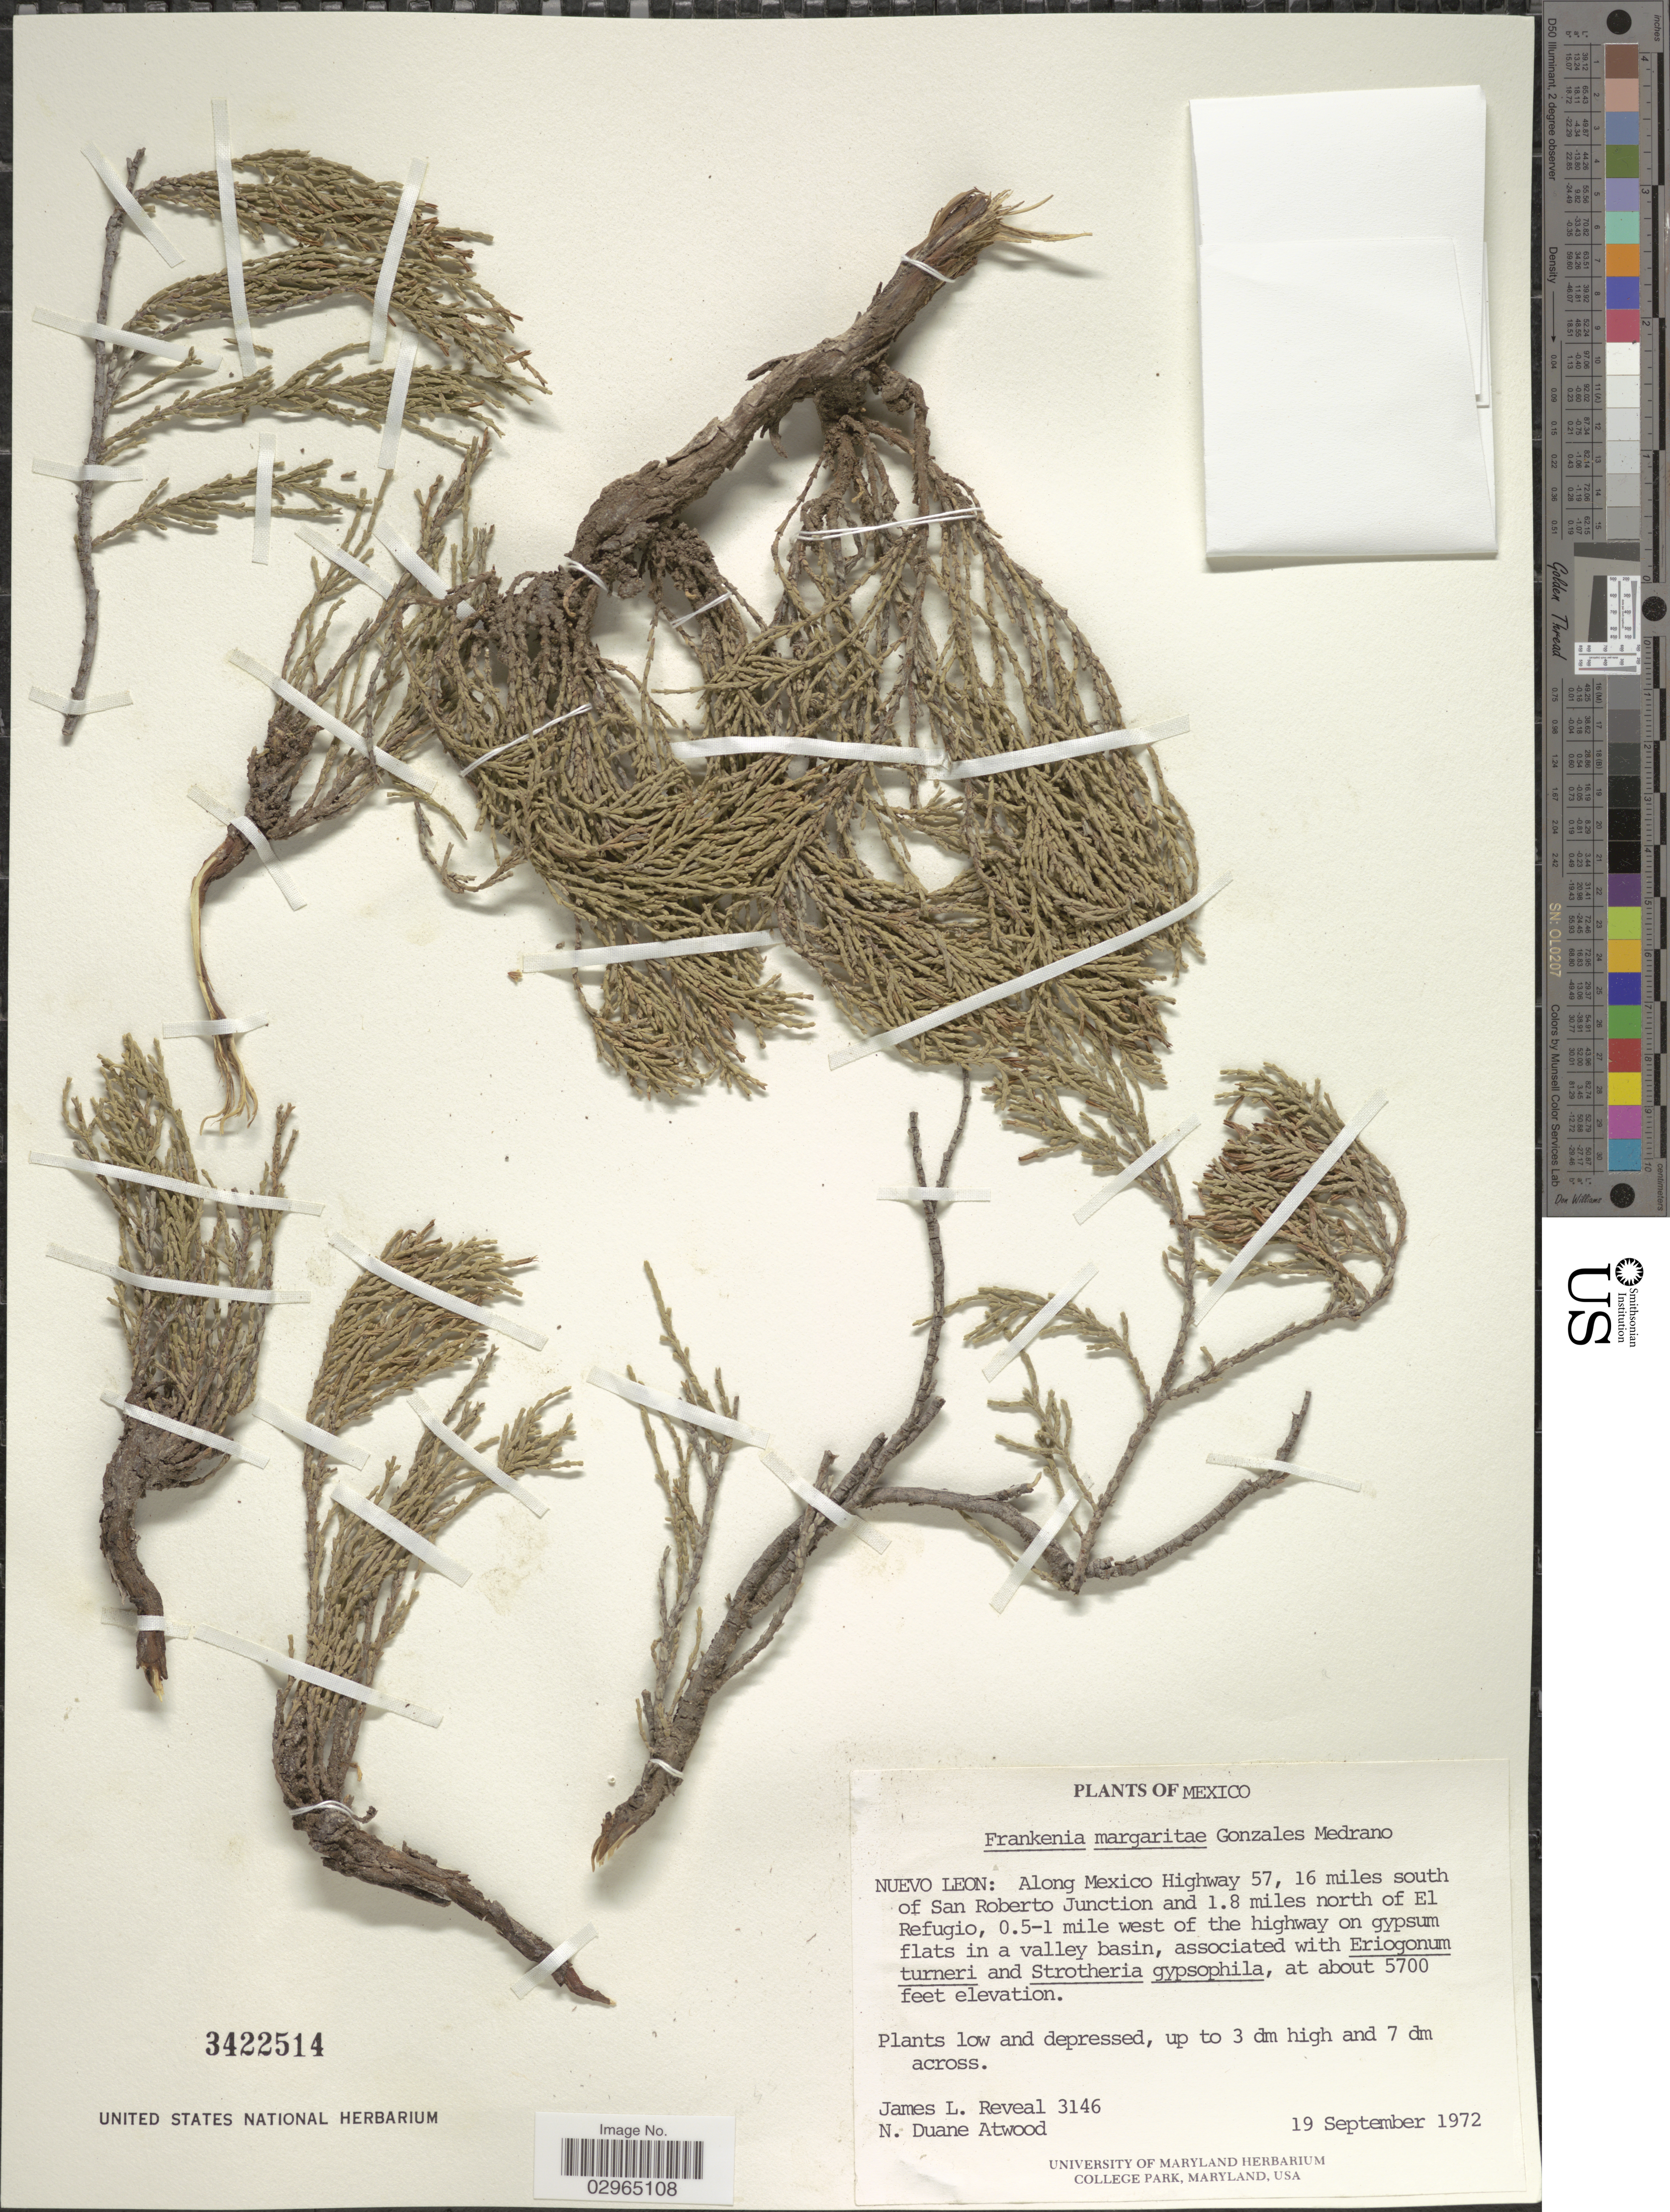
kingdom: Plantae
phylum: Tracheophyta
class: Magnoliopsida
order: Caryophyllales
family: Frankeniaceae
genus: Frankenia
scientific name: Frankenia margaritae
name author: Medrano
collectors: J. L. Reveal & N. Atwood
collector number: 3146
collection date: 1972-09-19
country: Mexico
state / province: Nuevo León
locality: Along Mexico Highway 57, 16 miles south of San Roberto Junction and 1.8 miles north of El Refugio, 0.5-1 mile west of the highway on gypsum flats in a valley basin.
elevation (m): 1737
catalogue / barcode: US 3422514